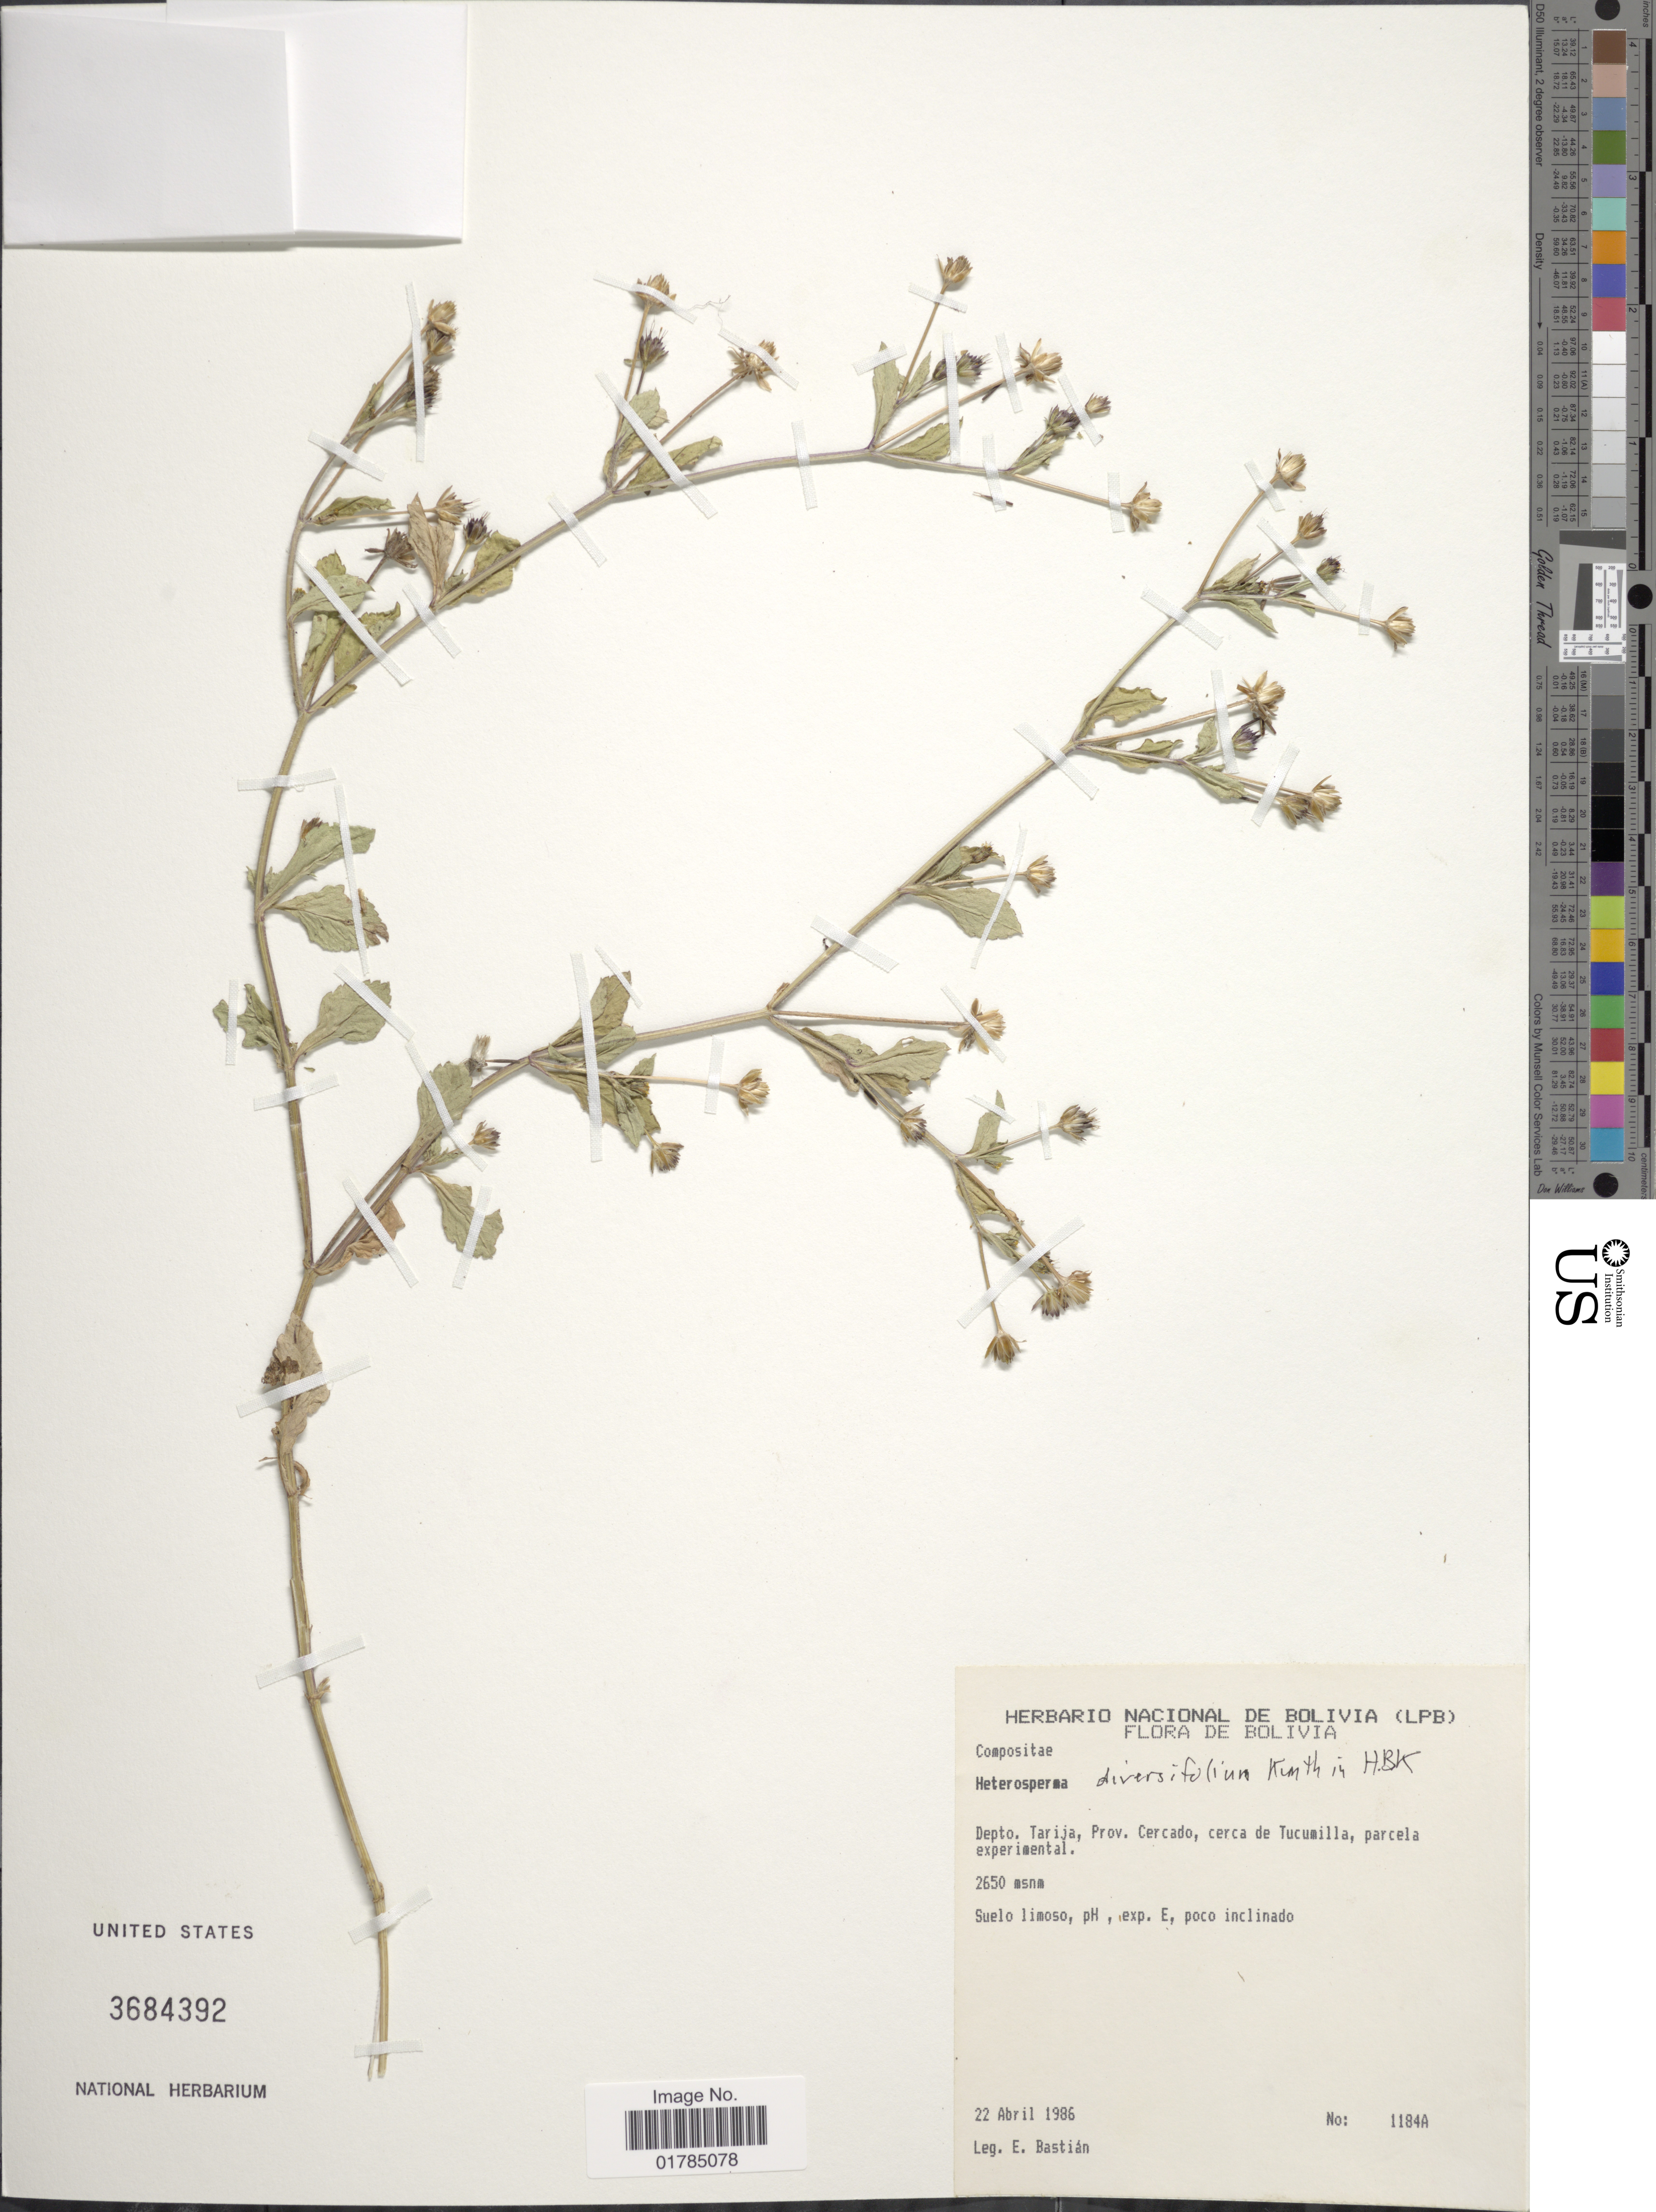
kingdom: Plantae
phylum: Tracheophyta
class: Magnoliopsida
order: Asterales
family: Asteraceae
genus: Heterosperma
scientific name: Heterosperma diversifolium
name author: Kunth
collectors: E. Bastian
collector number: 1184A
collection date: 1986-04-22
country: Bolivia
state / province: Tarija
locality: Prov. Cercado, cerca de Tucumilla, parcela experimental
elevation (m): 2650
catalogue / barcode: US 3684392